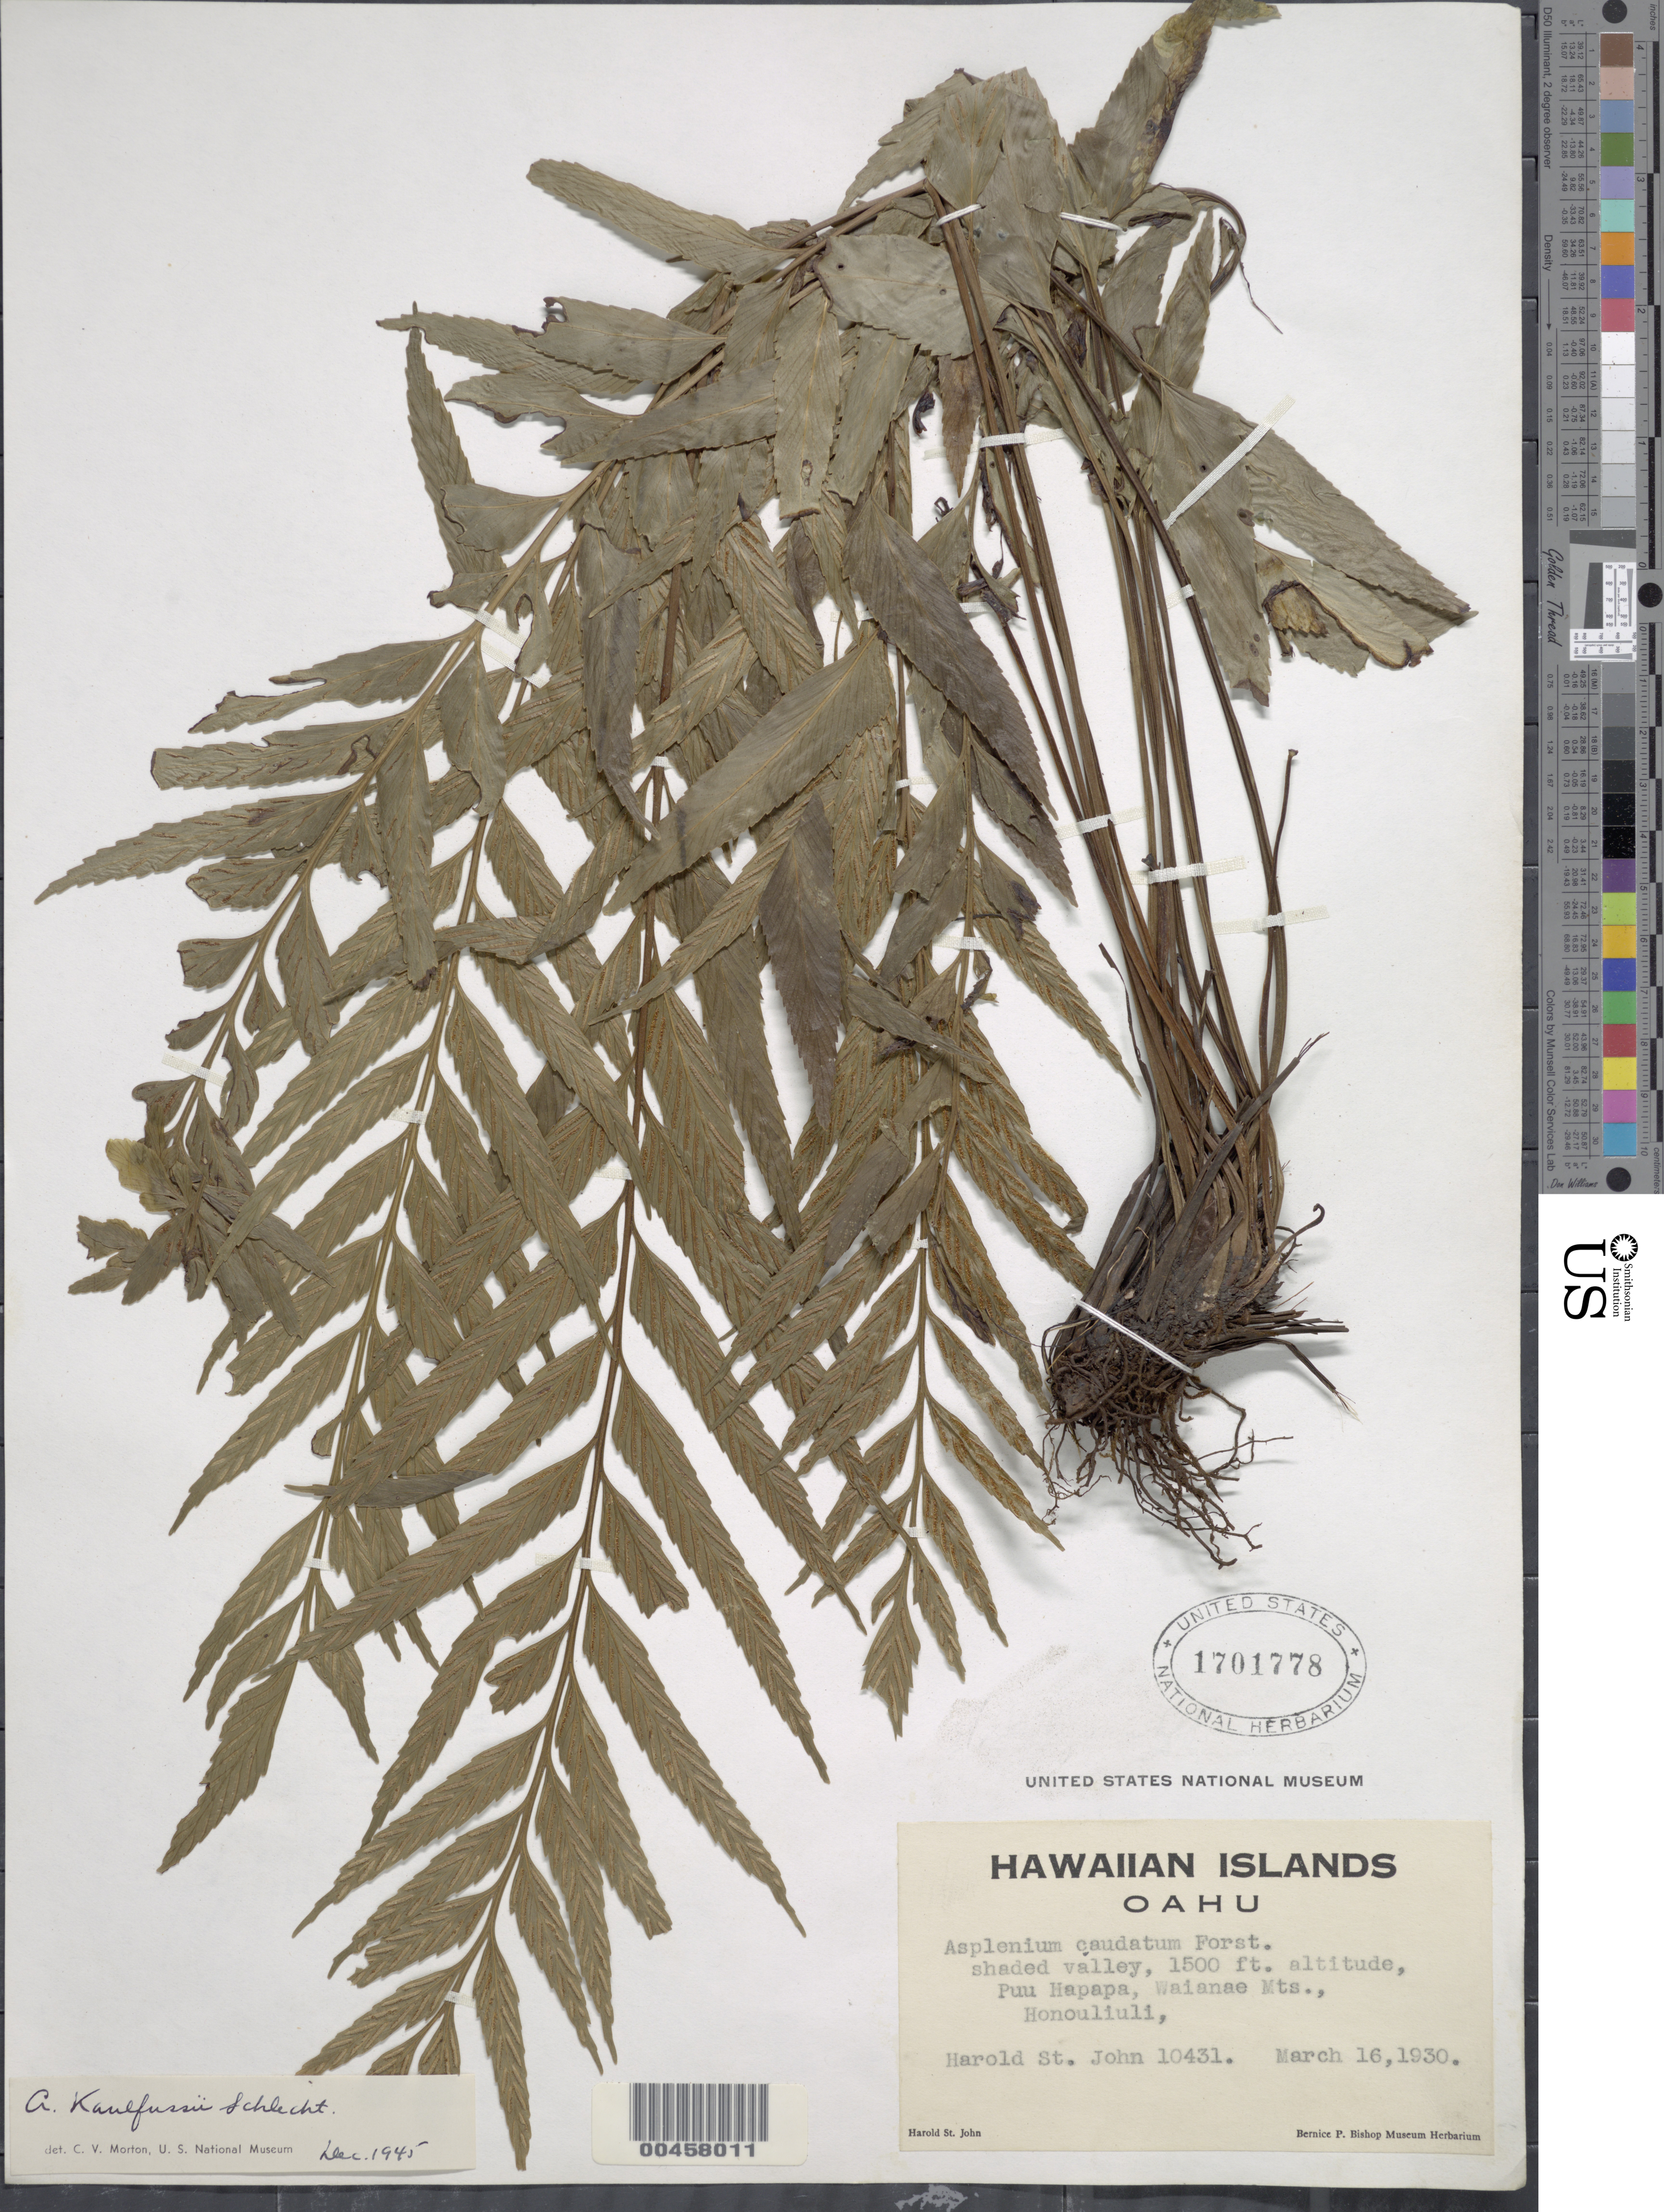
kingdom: Plantae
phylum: Tracheophyta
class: Polypodiopsida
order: Polypodiales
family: Aspleniaceae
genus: Asplenium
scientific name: Asplenium kaulfussii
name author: Schltdl.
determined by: Morton, C. V.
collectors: H. St. John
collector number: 10431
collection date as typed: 16 Mar 1930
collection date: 1930-03-16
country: United States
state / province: Hawaii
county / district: Honolulu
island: Oahu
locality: Puu Hapapa, Waianae Mts., Honouliuli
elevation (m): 457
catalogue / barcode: US 1701778